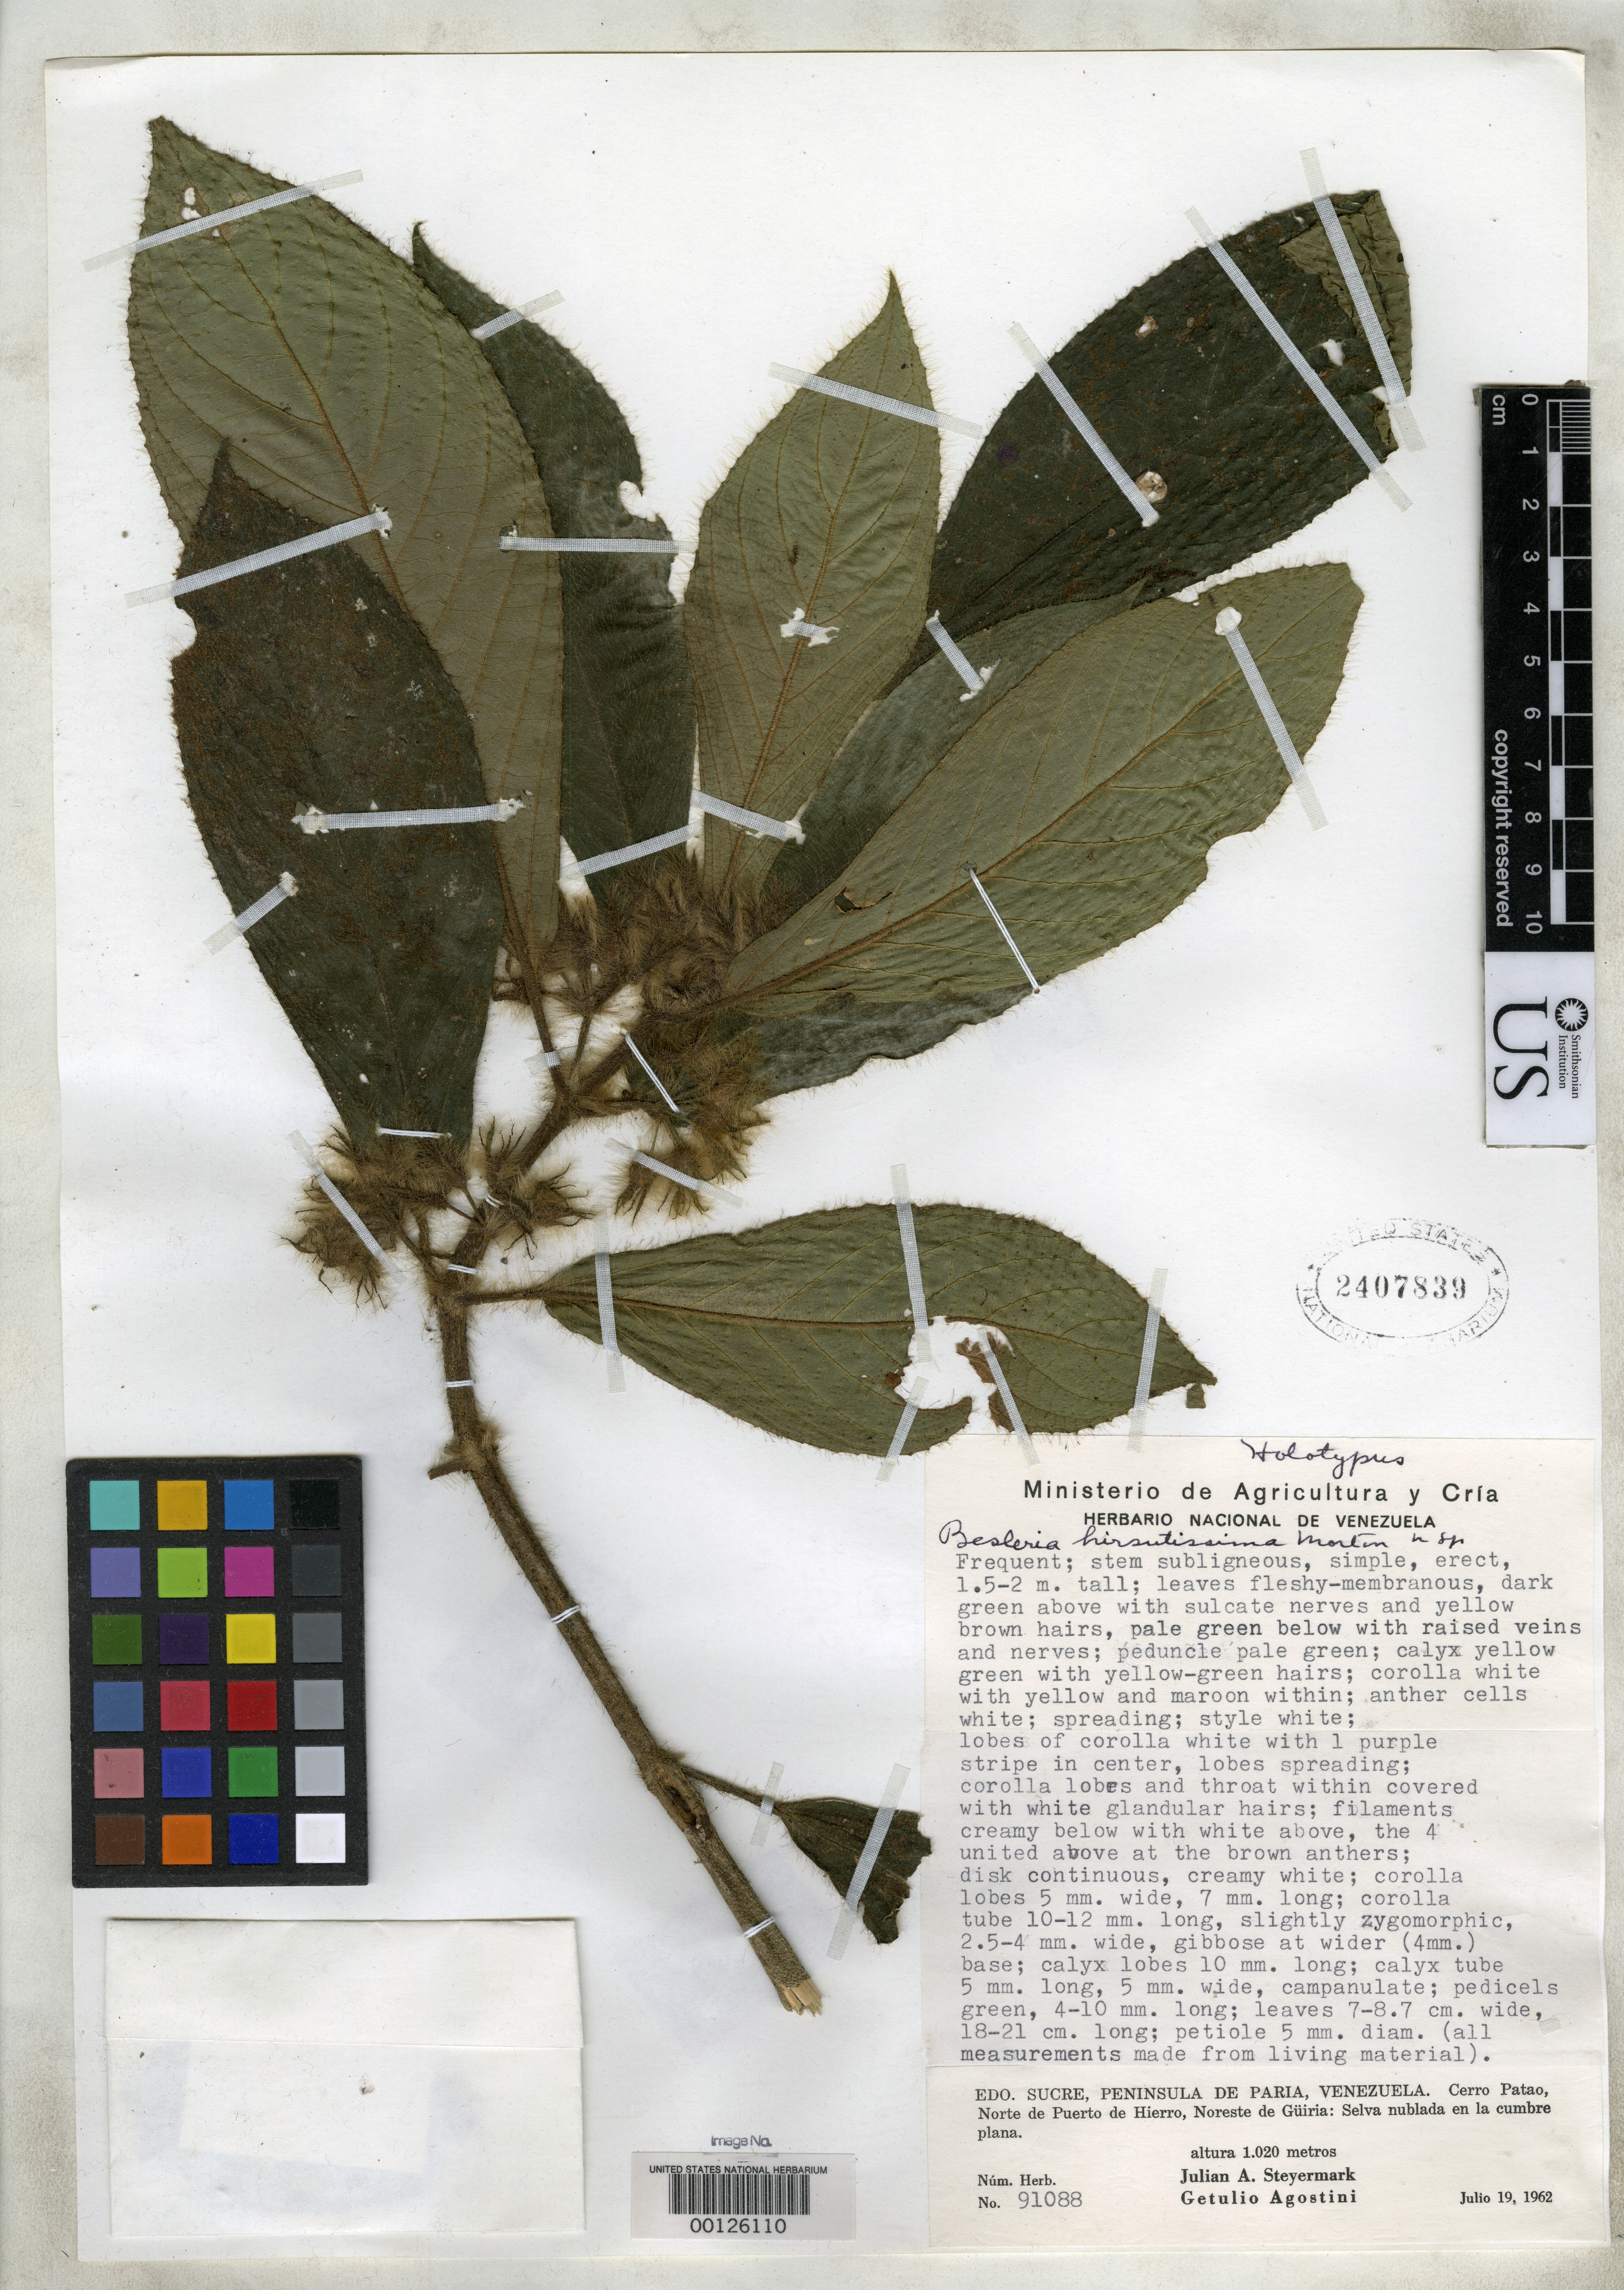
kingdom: Plantae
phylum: Tracheophyta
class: Magnoliopsida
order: Lamiales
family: Gesneriaceae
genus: Besleria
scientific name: Besleria hirsutissima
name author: C.V. Morton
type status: Holotype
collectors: J. Steyermark & G. Agostini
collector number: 91088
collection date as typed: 19 Jul 1962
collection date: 1962-07-19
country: Venezuela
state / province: Sucre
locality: Paria Peninsula, Cerro Patao, N of Puerto de Hierro, NE of Guiria.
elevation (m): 1020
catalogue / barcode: US 2407839